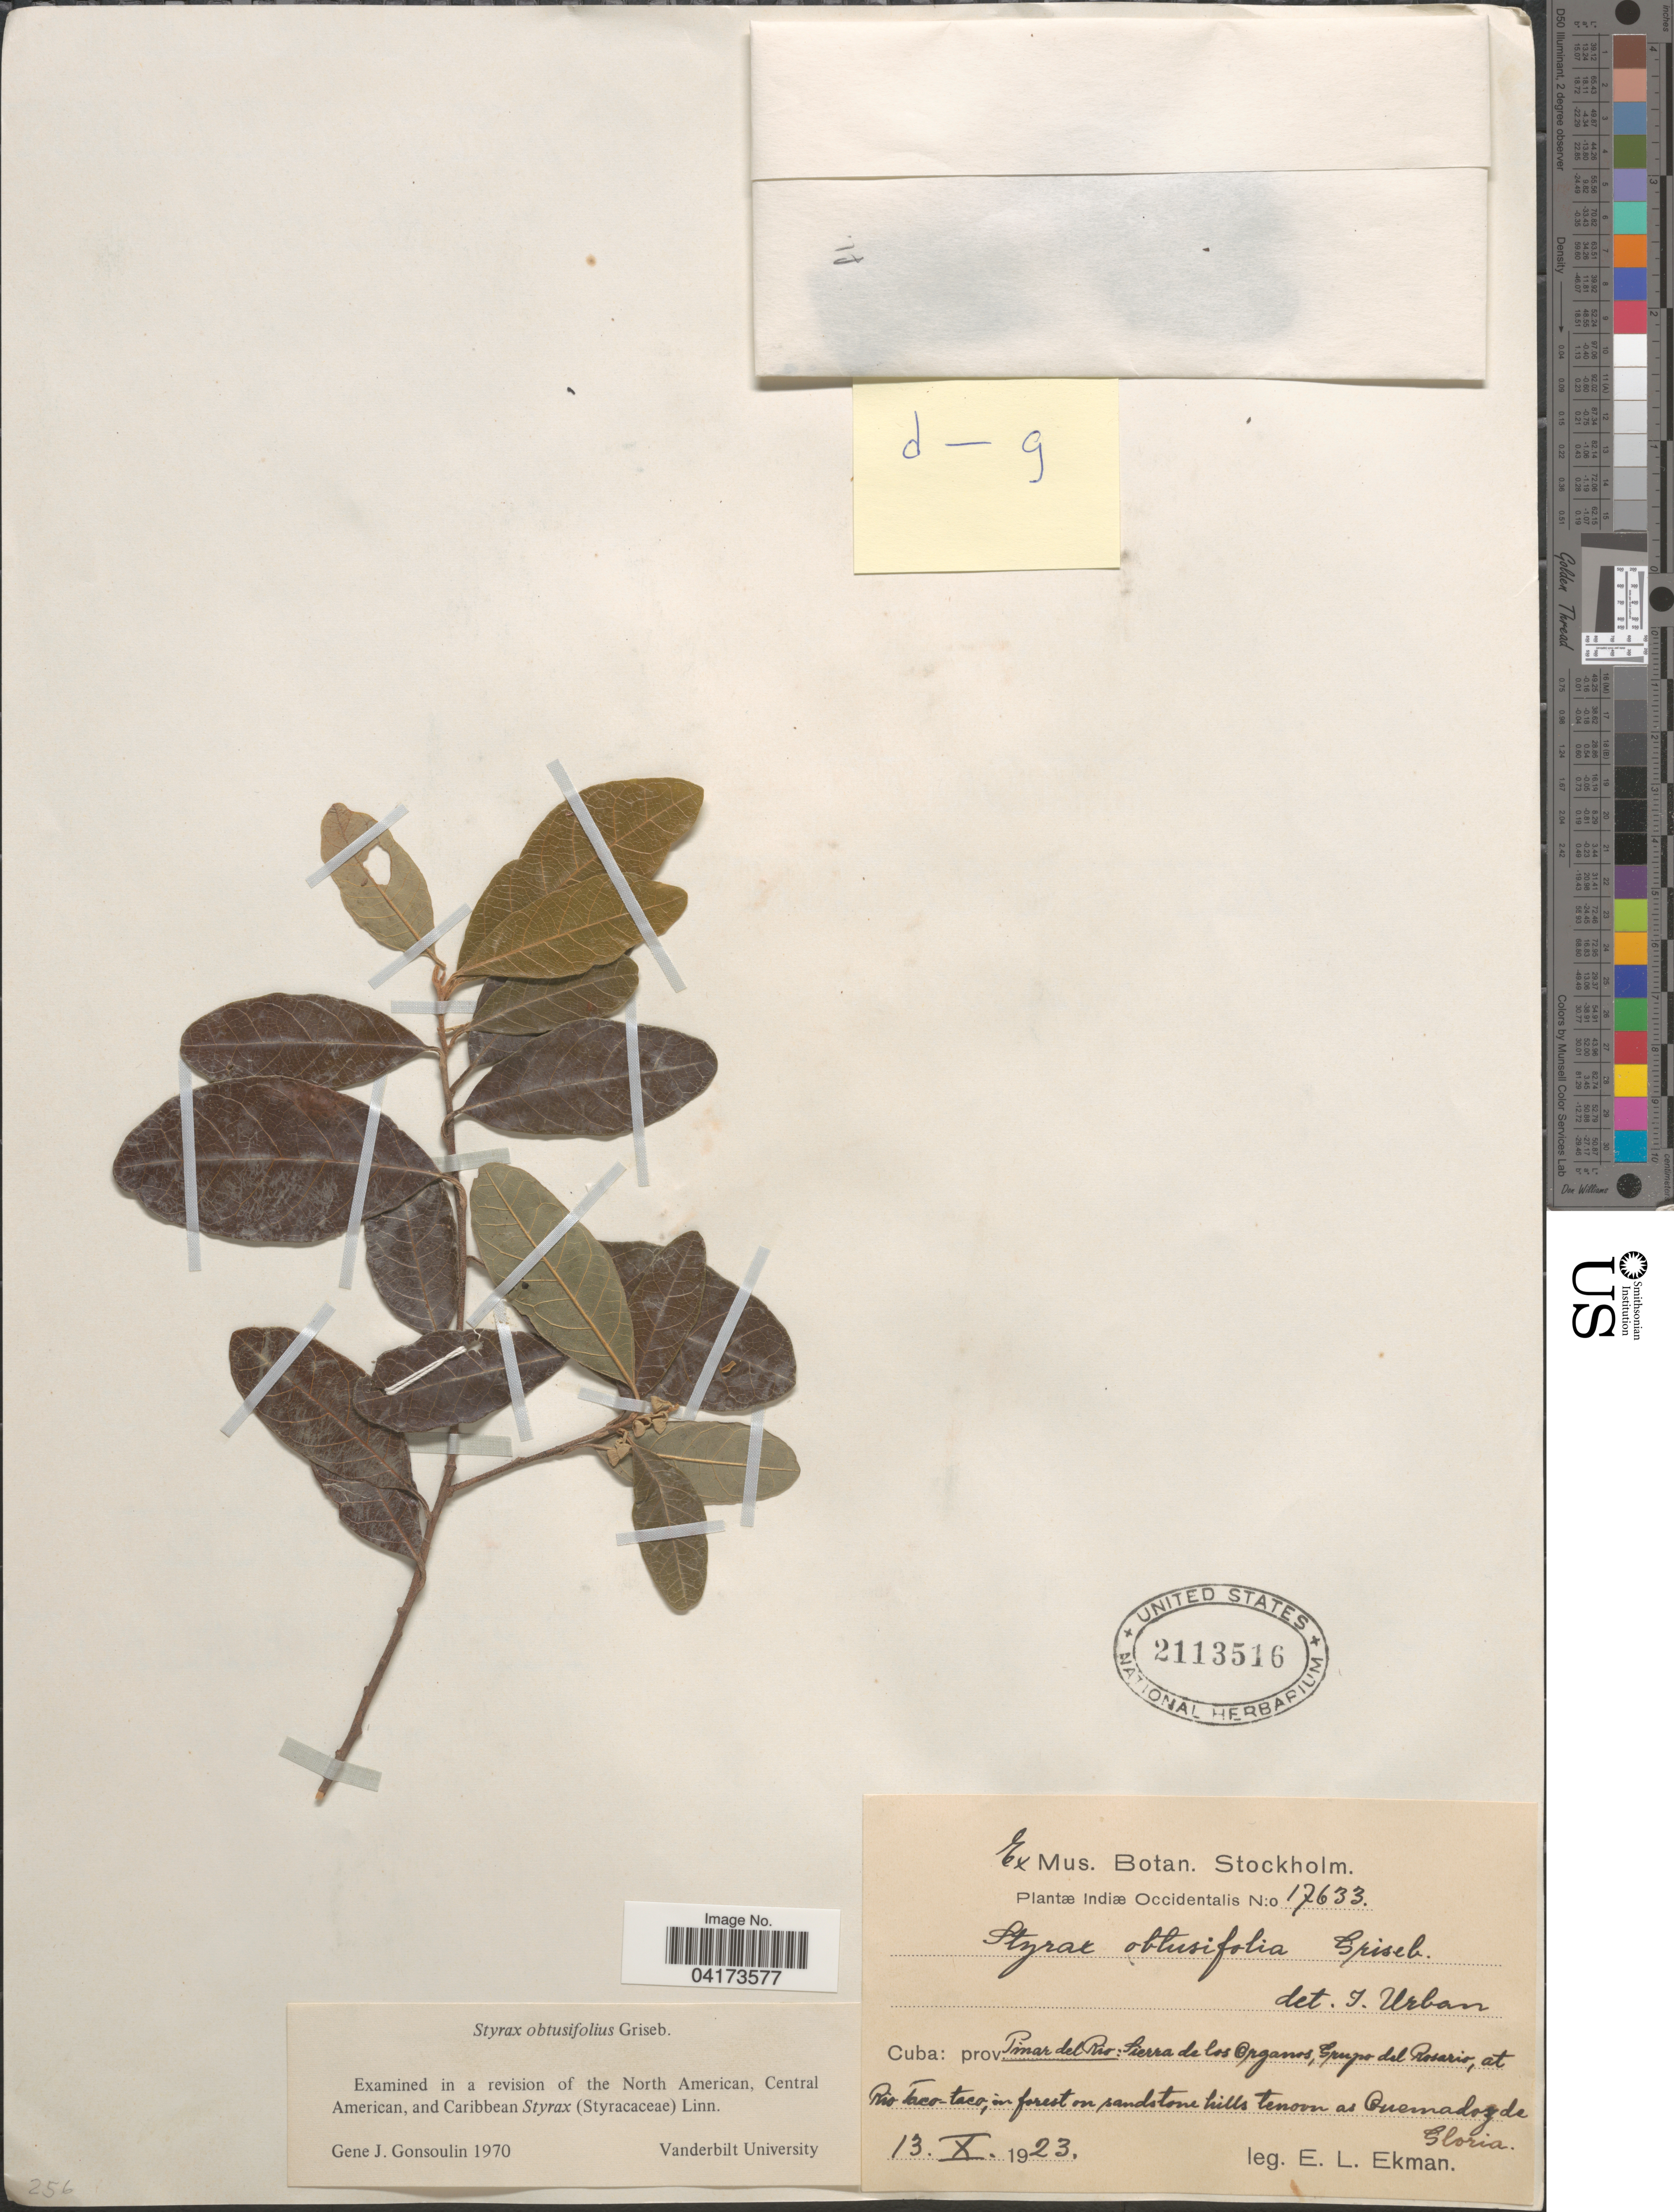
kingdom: Plantae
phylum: Tracheophyta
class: Magnoliopsida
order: Ericales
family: Styracaceae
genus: Styrax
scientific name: Styrax obtusifolius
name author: Griseb.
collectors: E. L. Ekman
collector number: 17633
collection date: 1923-10-13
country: Cuba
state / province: Pinar del Río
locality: Indiæ Occidentalis. Sierra de los Organos, Grupo del Rosario, at Rio Taco-taco, in forest on sandstone hills known as Quemadoz [interpreted] de Gloria.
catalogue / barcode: US 2113516